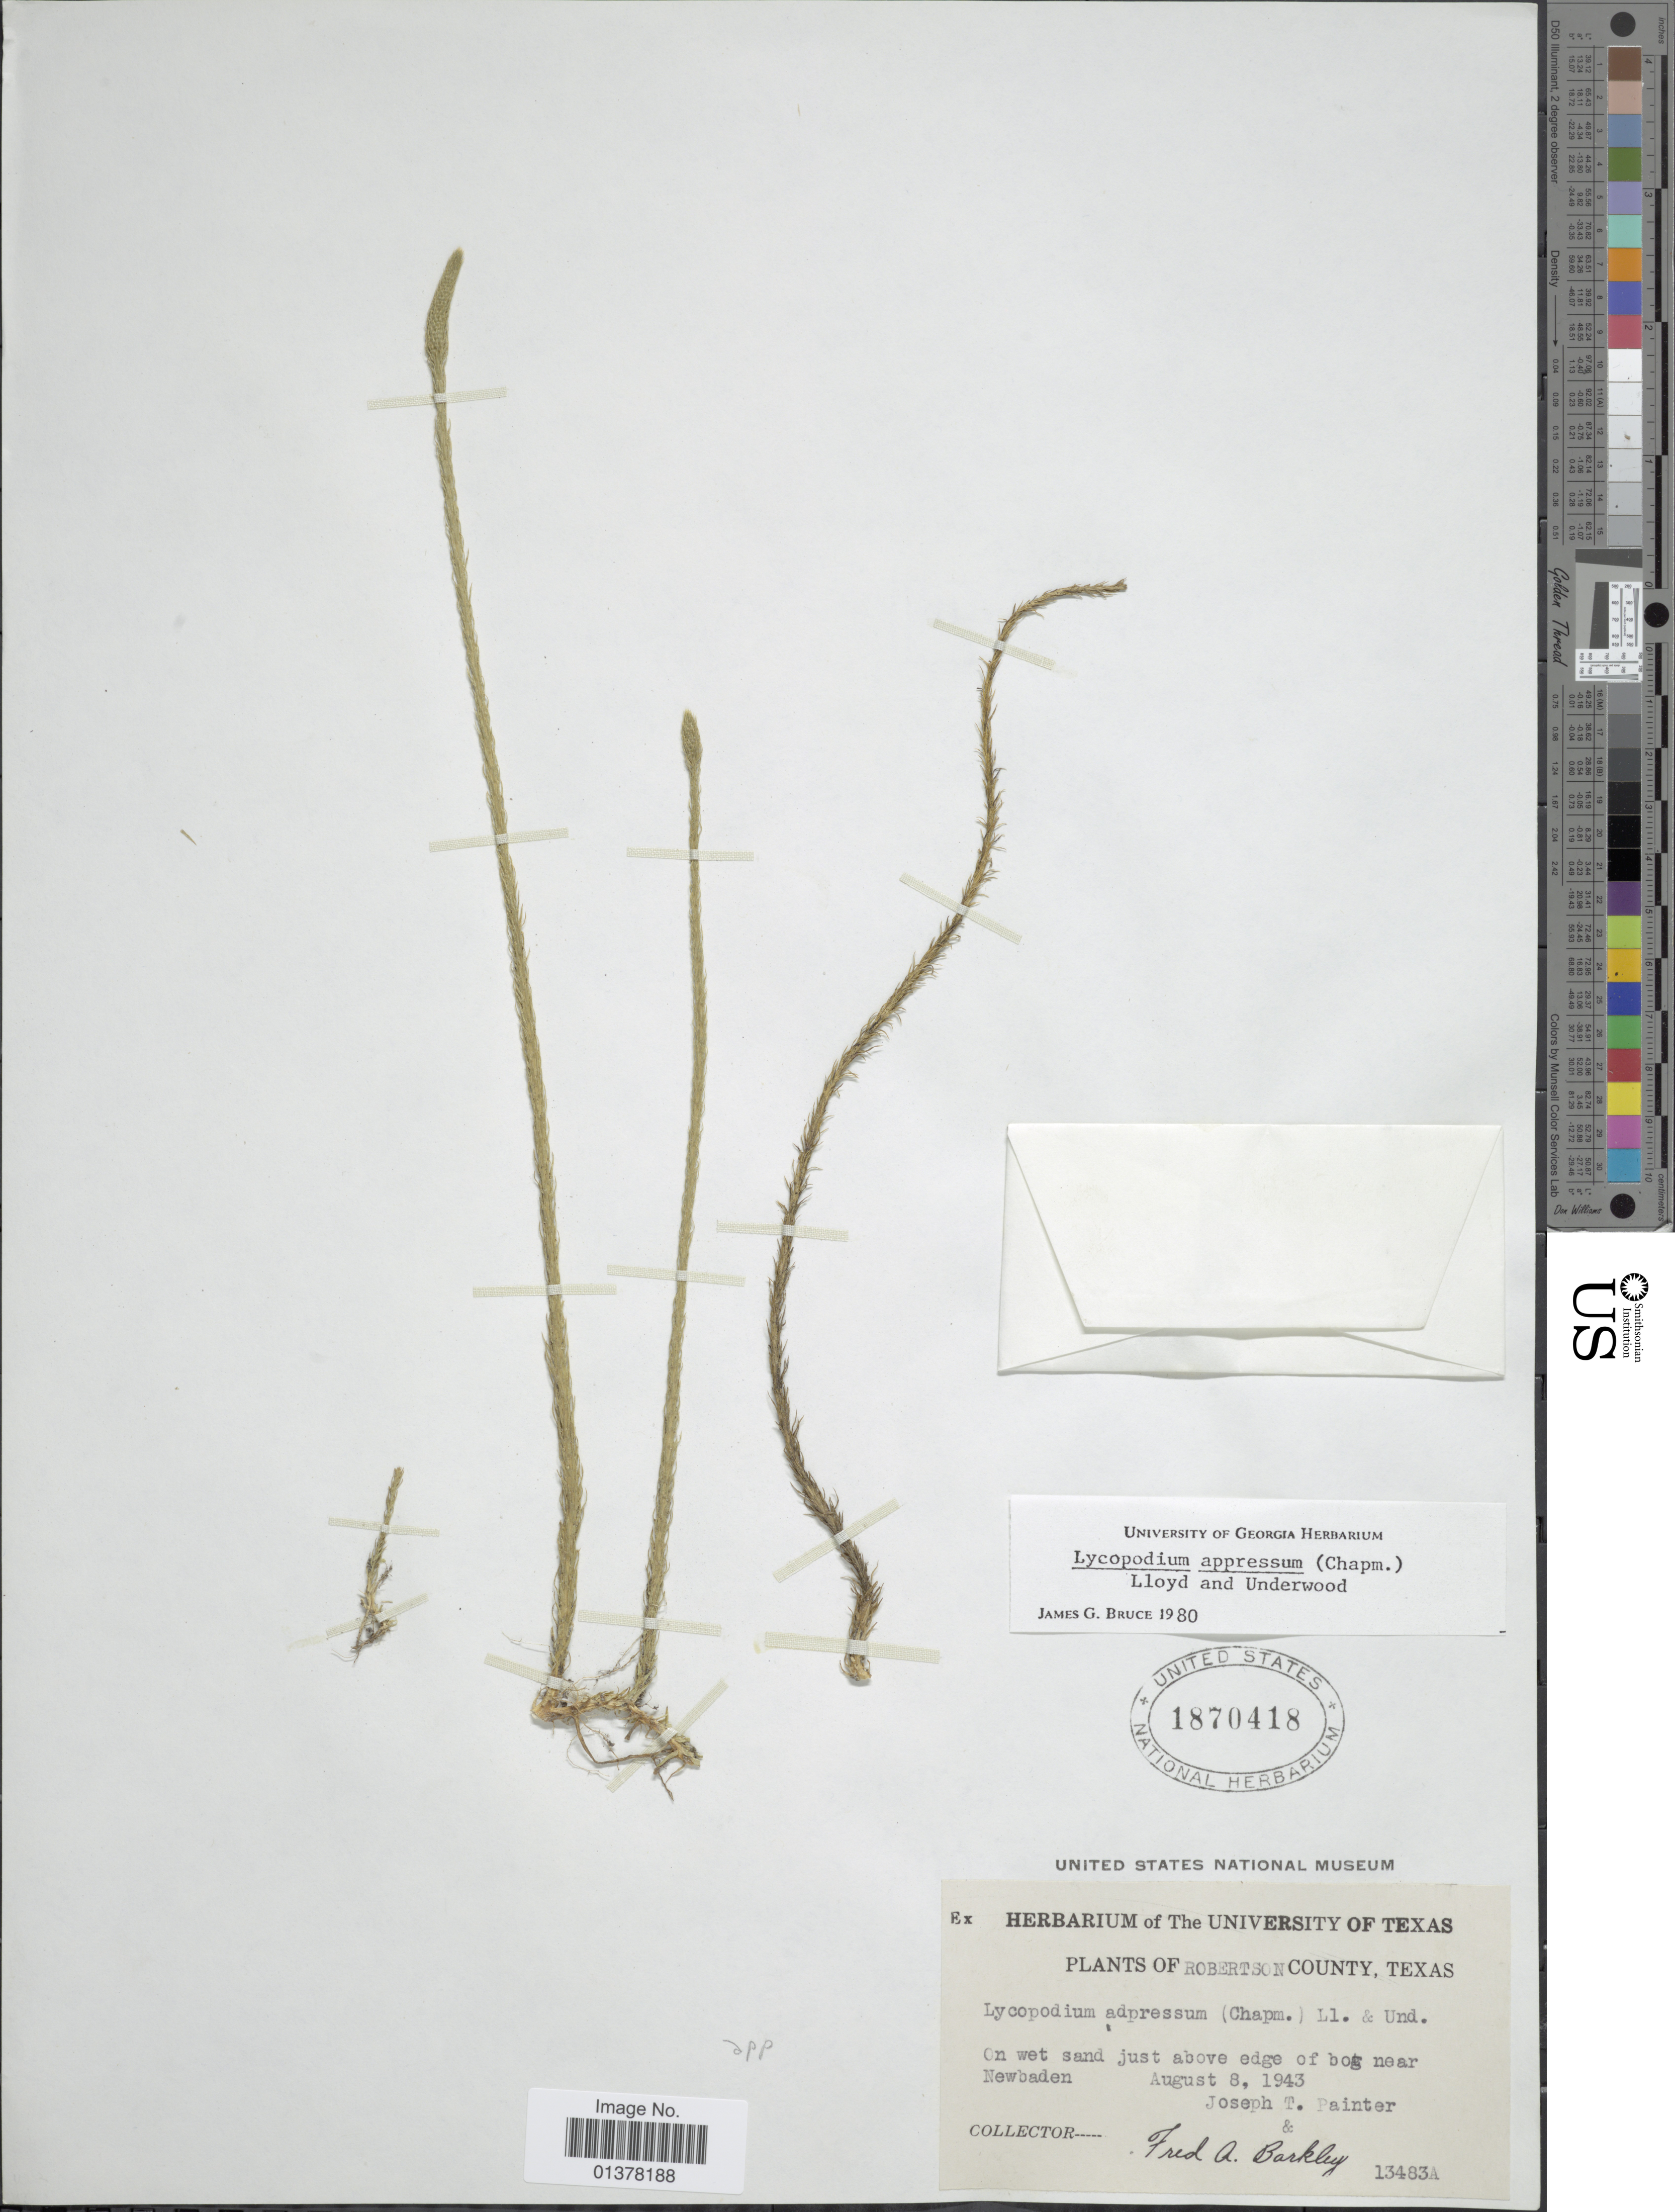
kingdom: Plantae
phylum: Tracheophyta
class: Lycopodiopsida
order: Lycopodiales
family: Lycopodiaceae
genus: Lycopodiella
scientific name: Lycopodiella appressa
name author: (Chapm.) Cranfill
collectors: J. T. Painter & F. A. Barkley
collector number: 13483A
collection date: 1943-08-08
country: United States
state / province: Texas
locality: Robertson County, On wet sand just above edge of bog near Newbaden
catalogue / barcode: US 1870418